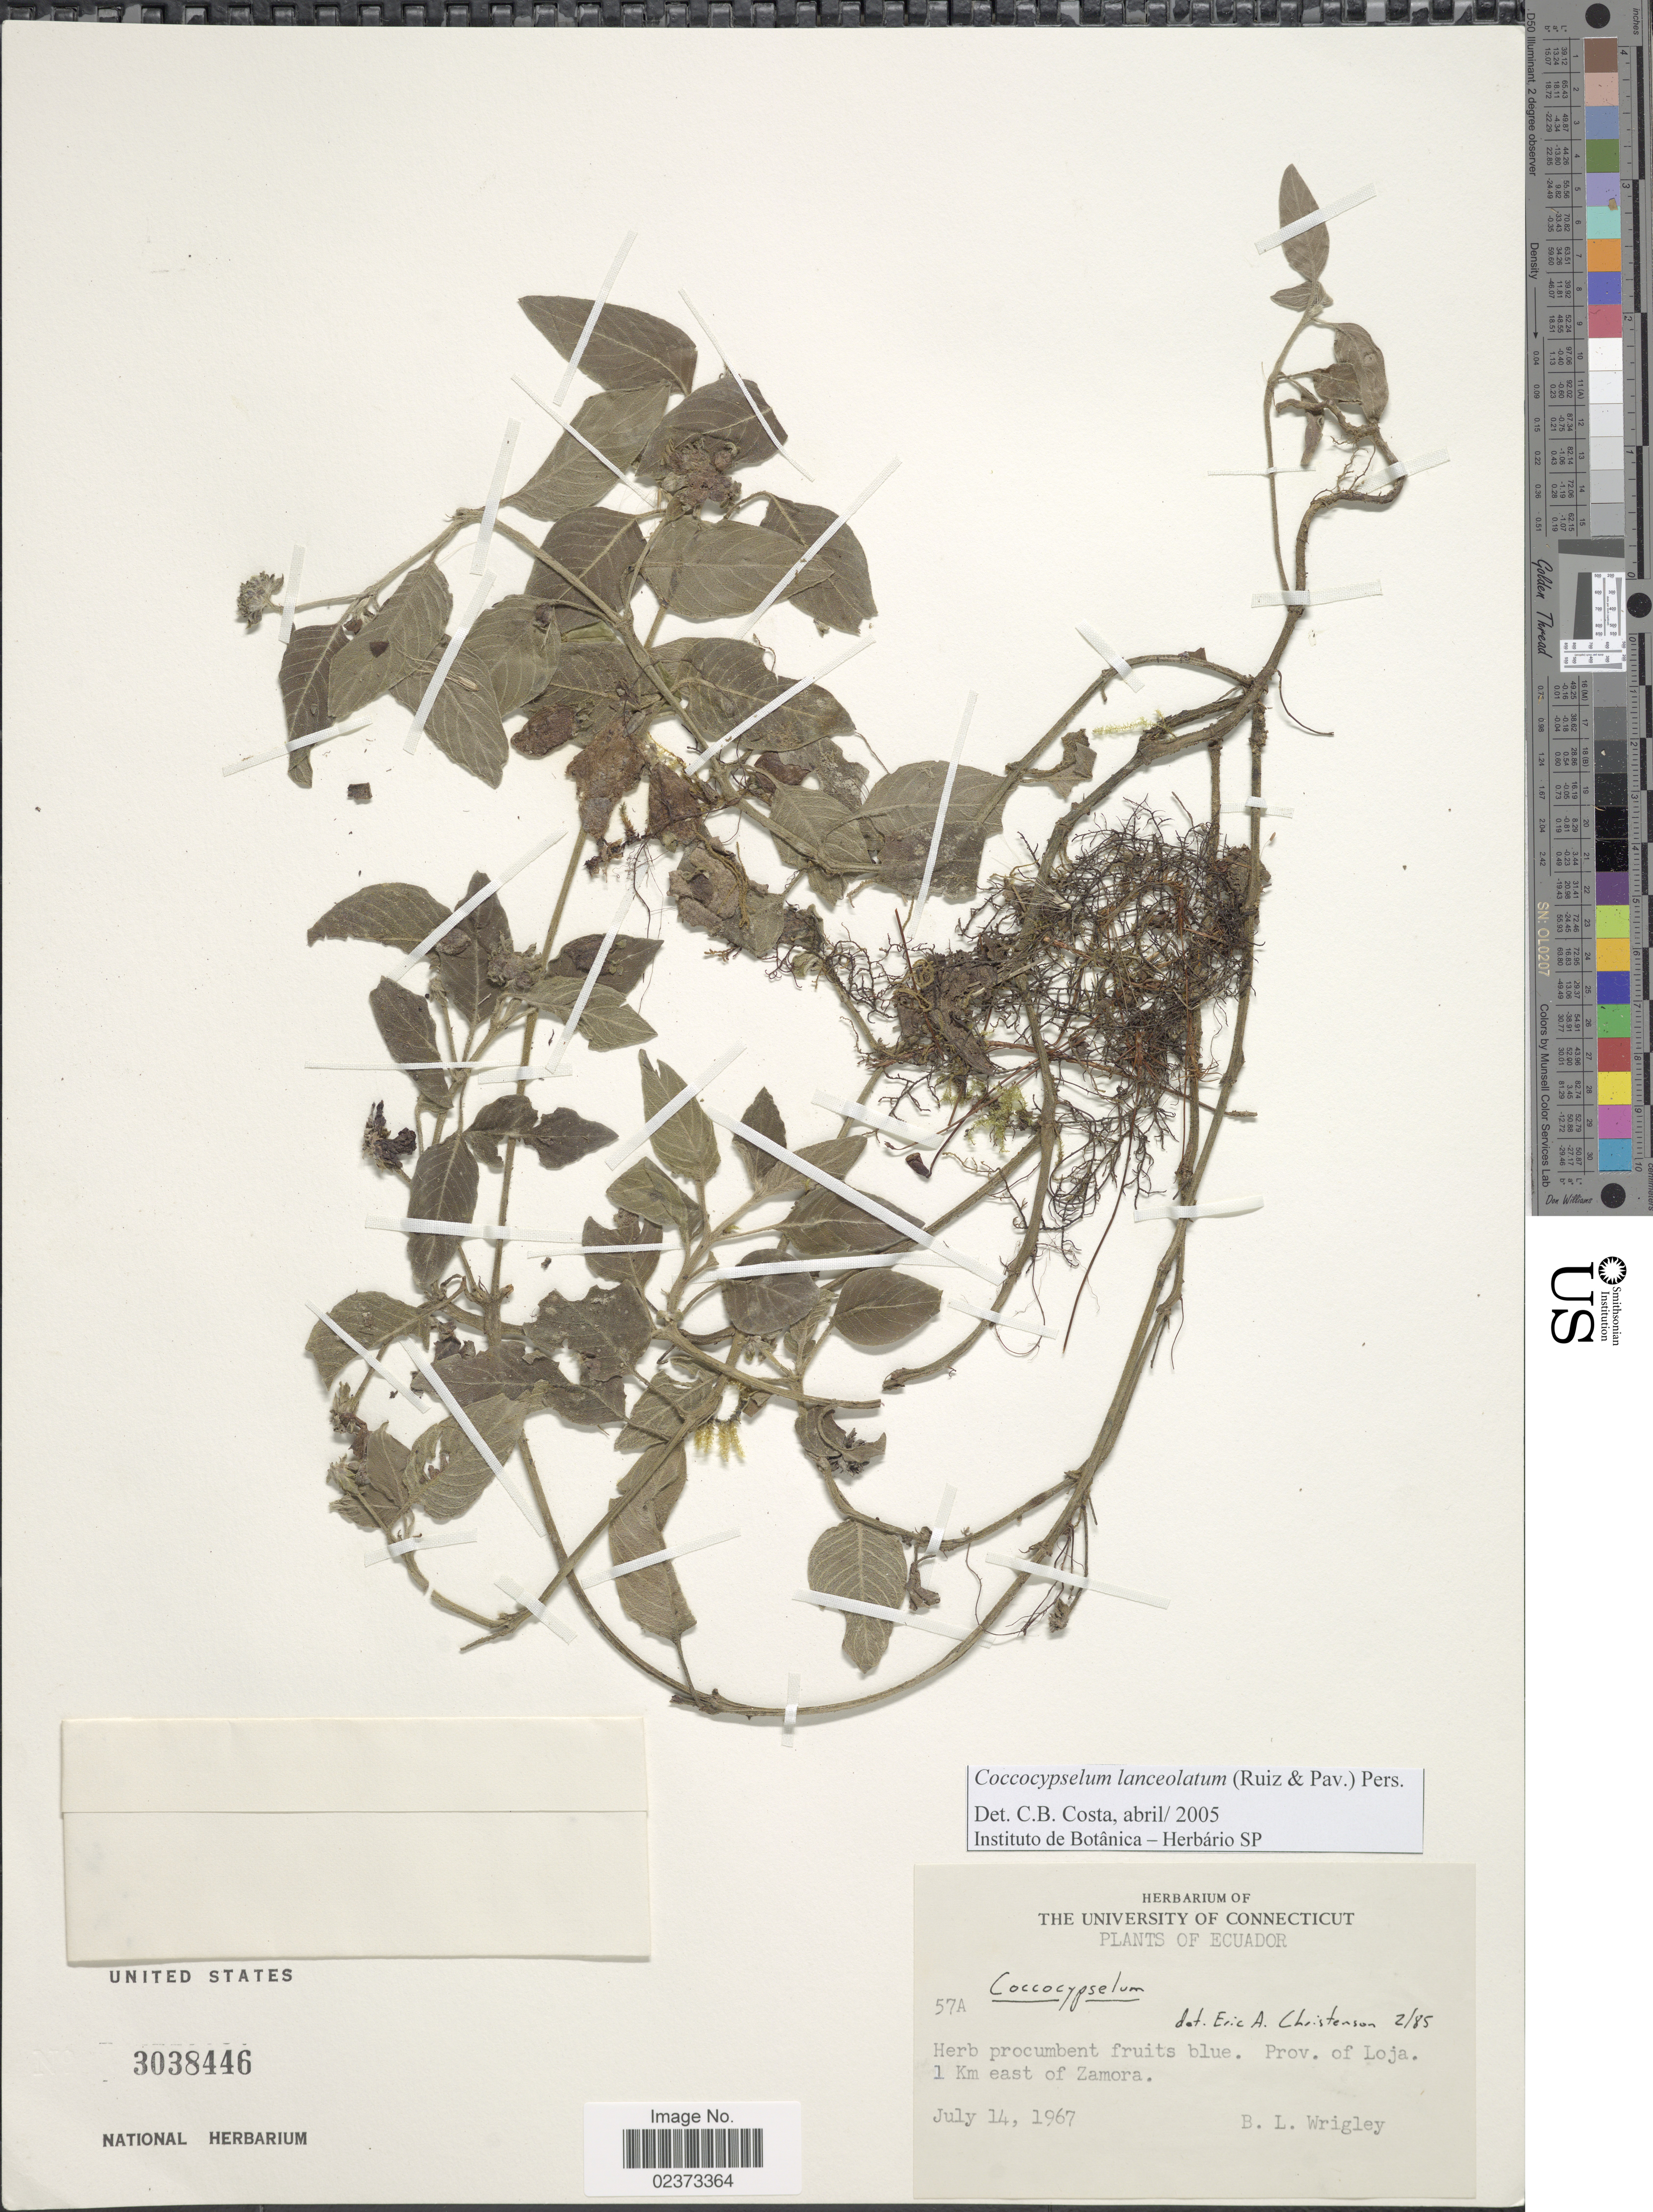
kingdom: Plantae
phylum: Tracheophyta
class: Magnoliopsida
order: Gentianales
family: Rubiaceae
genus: Coccocypselum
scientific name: Coccocypselum lanceolatum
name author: (Ruiz & Pav.) Pers.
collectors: B. L. Wrigley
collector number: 57A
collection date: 1967-07-14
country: Ecuador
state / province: Loja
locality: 1 km east of Zamora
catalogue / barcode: US 3038446